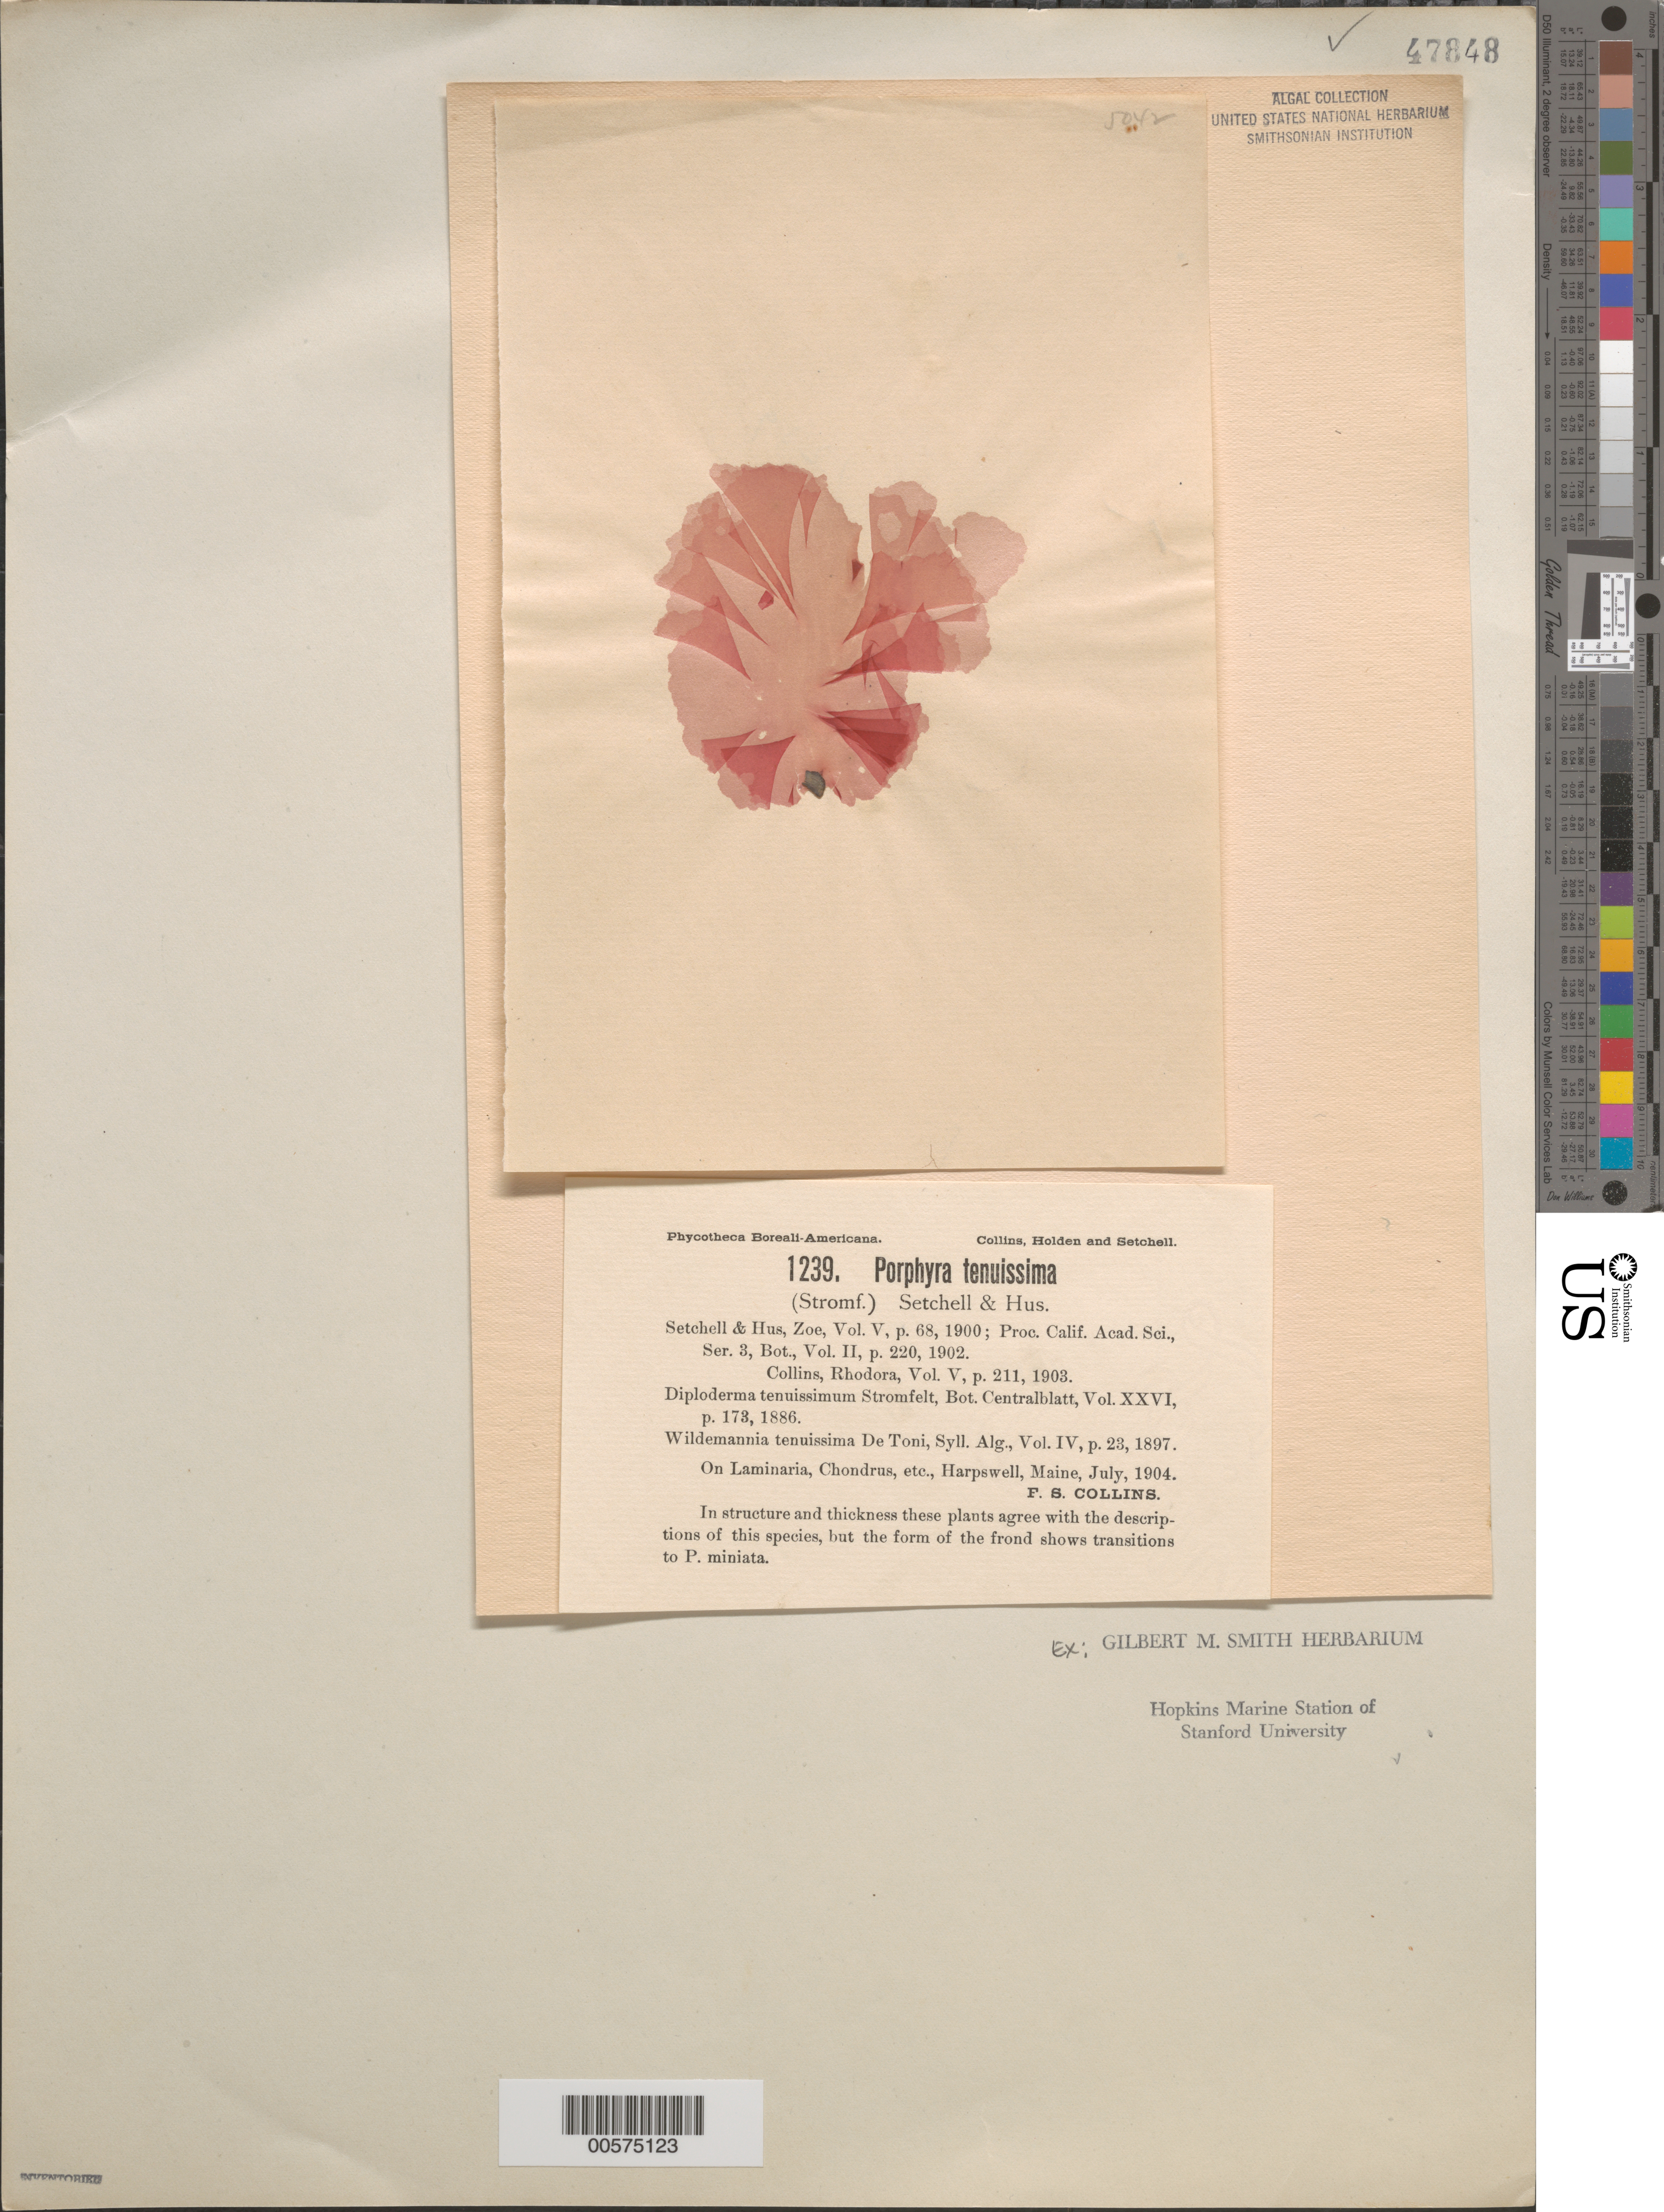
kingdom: Plantae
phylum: Rhodophyta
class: Bangiophyceae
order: Bangiales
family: Bangiaceae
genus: Porphyra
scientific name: Porphyra tenuissima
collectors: F. Collins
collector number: PB-A 1239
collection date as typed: Jul 1904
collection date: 1904-07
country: United States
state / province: Maine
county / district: Cumberland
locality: Harpswell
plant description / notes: Collins, Holden & Setchell, Phycotheca Boreali-Americana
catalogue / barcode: US 47848